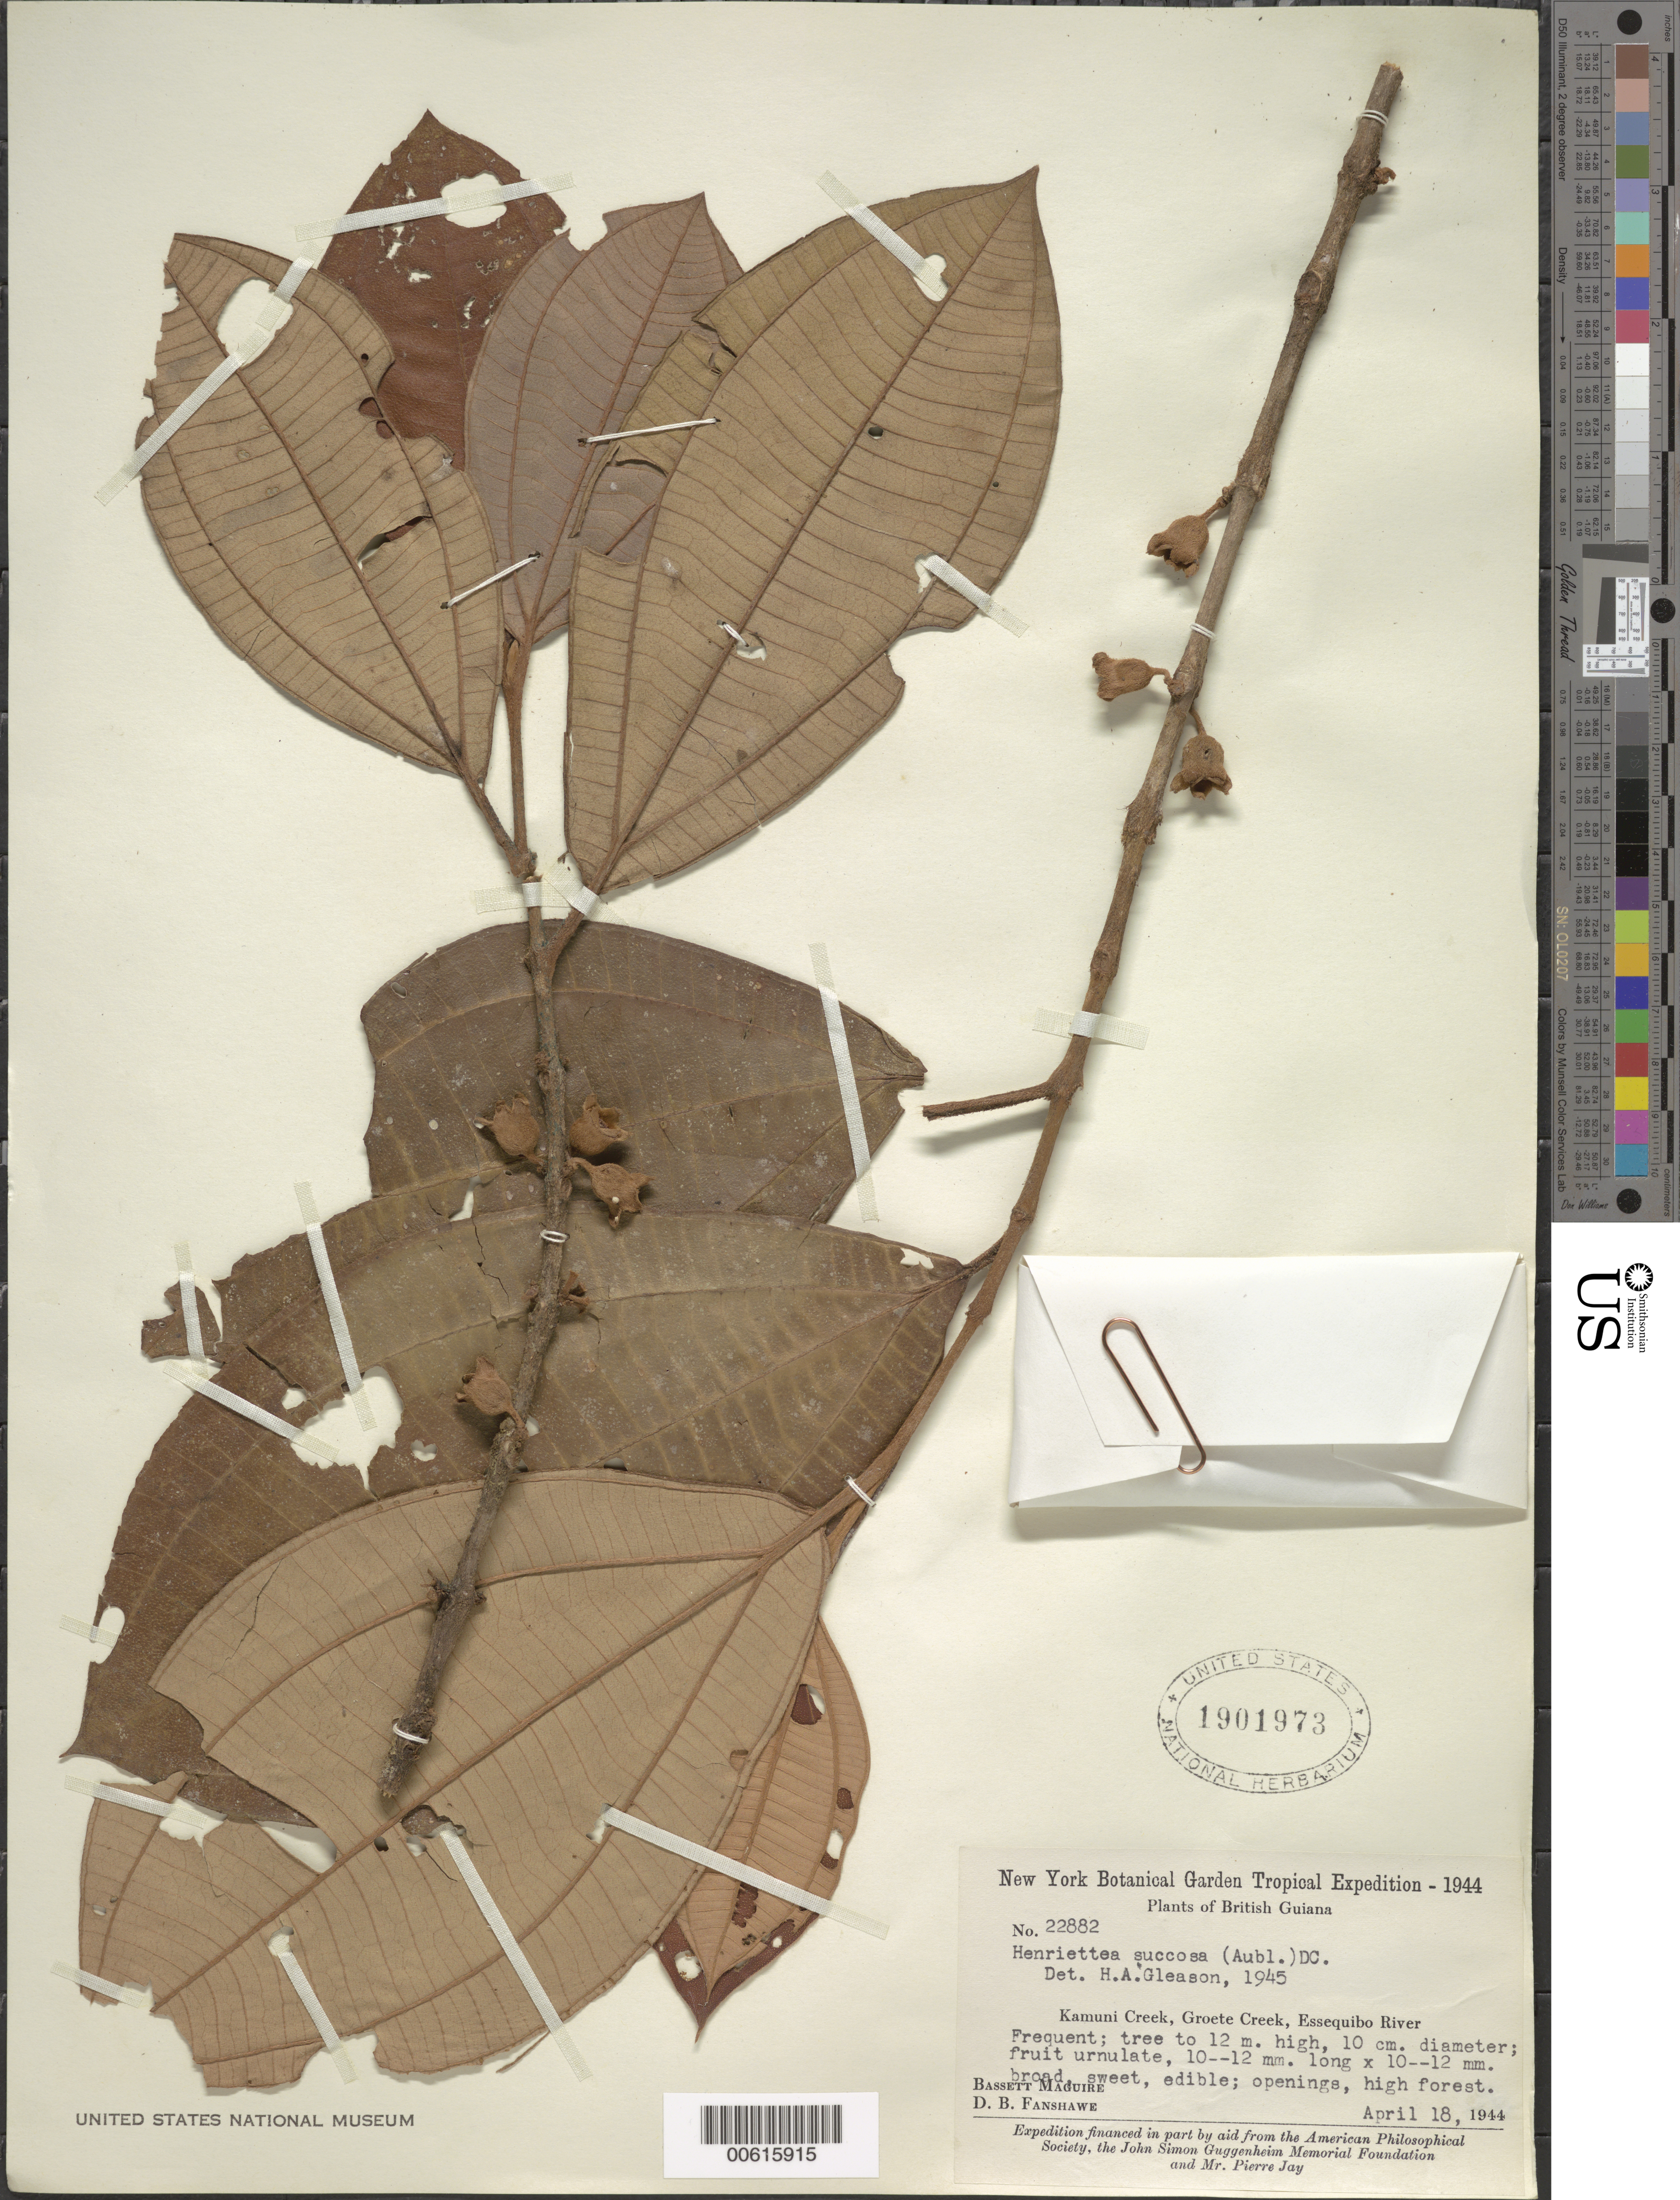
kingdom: Plantae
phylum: Tracheophyta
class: Magnoliopsida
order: Myrtales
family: Melastomataceae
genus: Henriettea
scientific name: Henriettea succosa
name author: (Aubl.) DC.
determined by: Gleason, H. A.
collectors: B. Maguire & D. B. Fanshawe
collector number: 22882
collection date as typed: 18-Apr-44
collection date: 1944-04-18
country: Guyana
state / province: Essequibo Isl-W. Demerara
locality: Kamuni Creek, Groete Creek, Essequibo River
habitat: Openings, high forest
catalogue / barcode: US 1901973